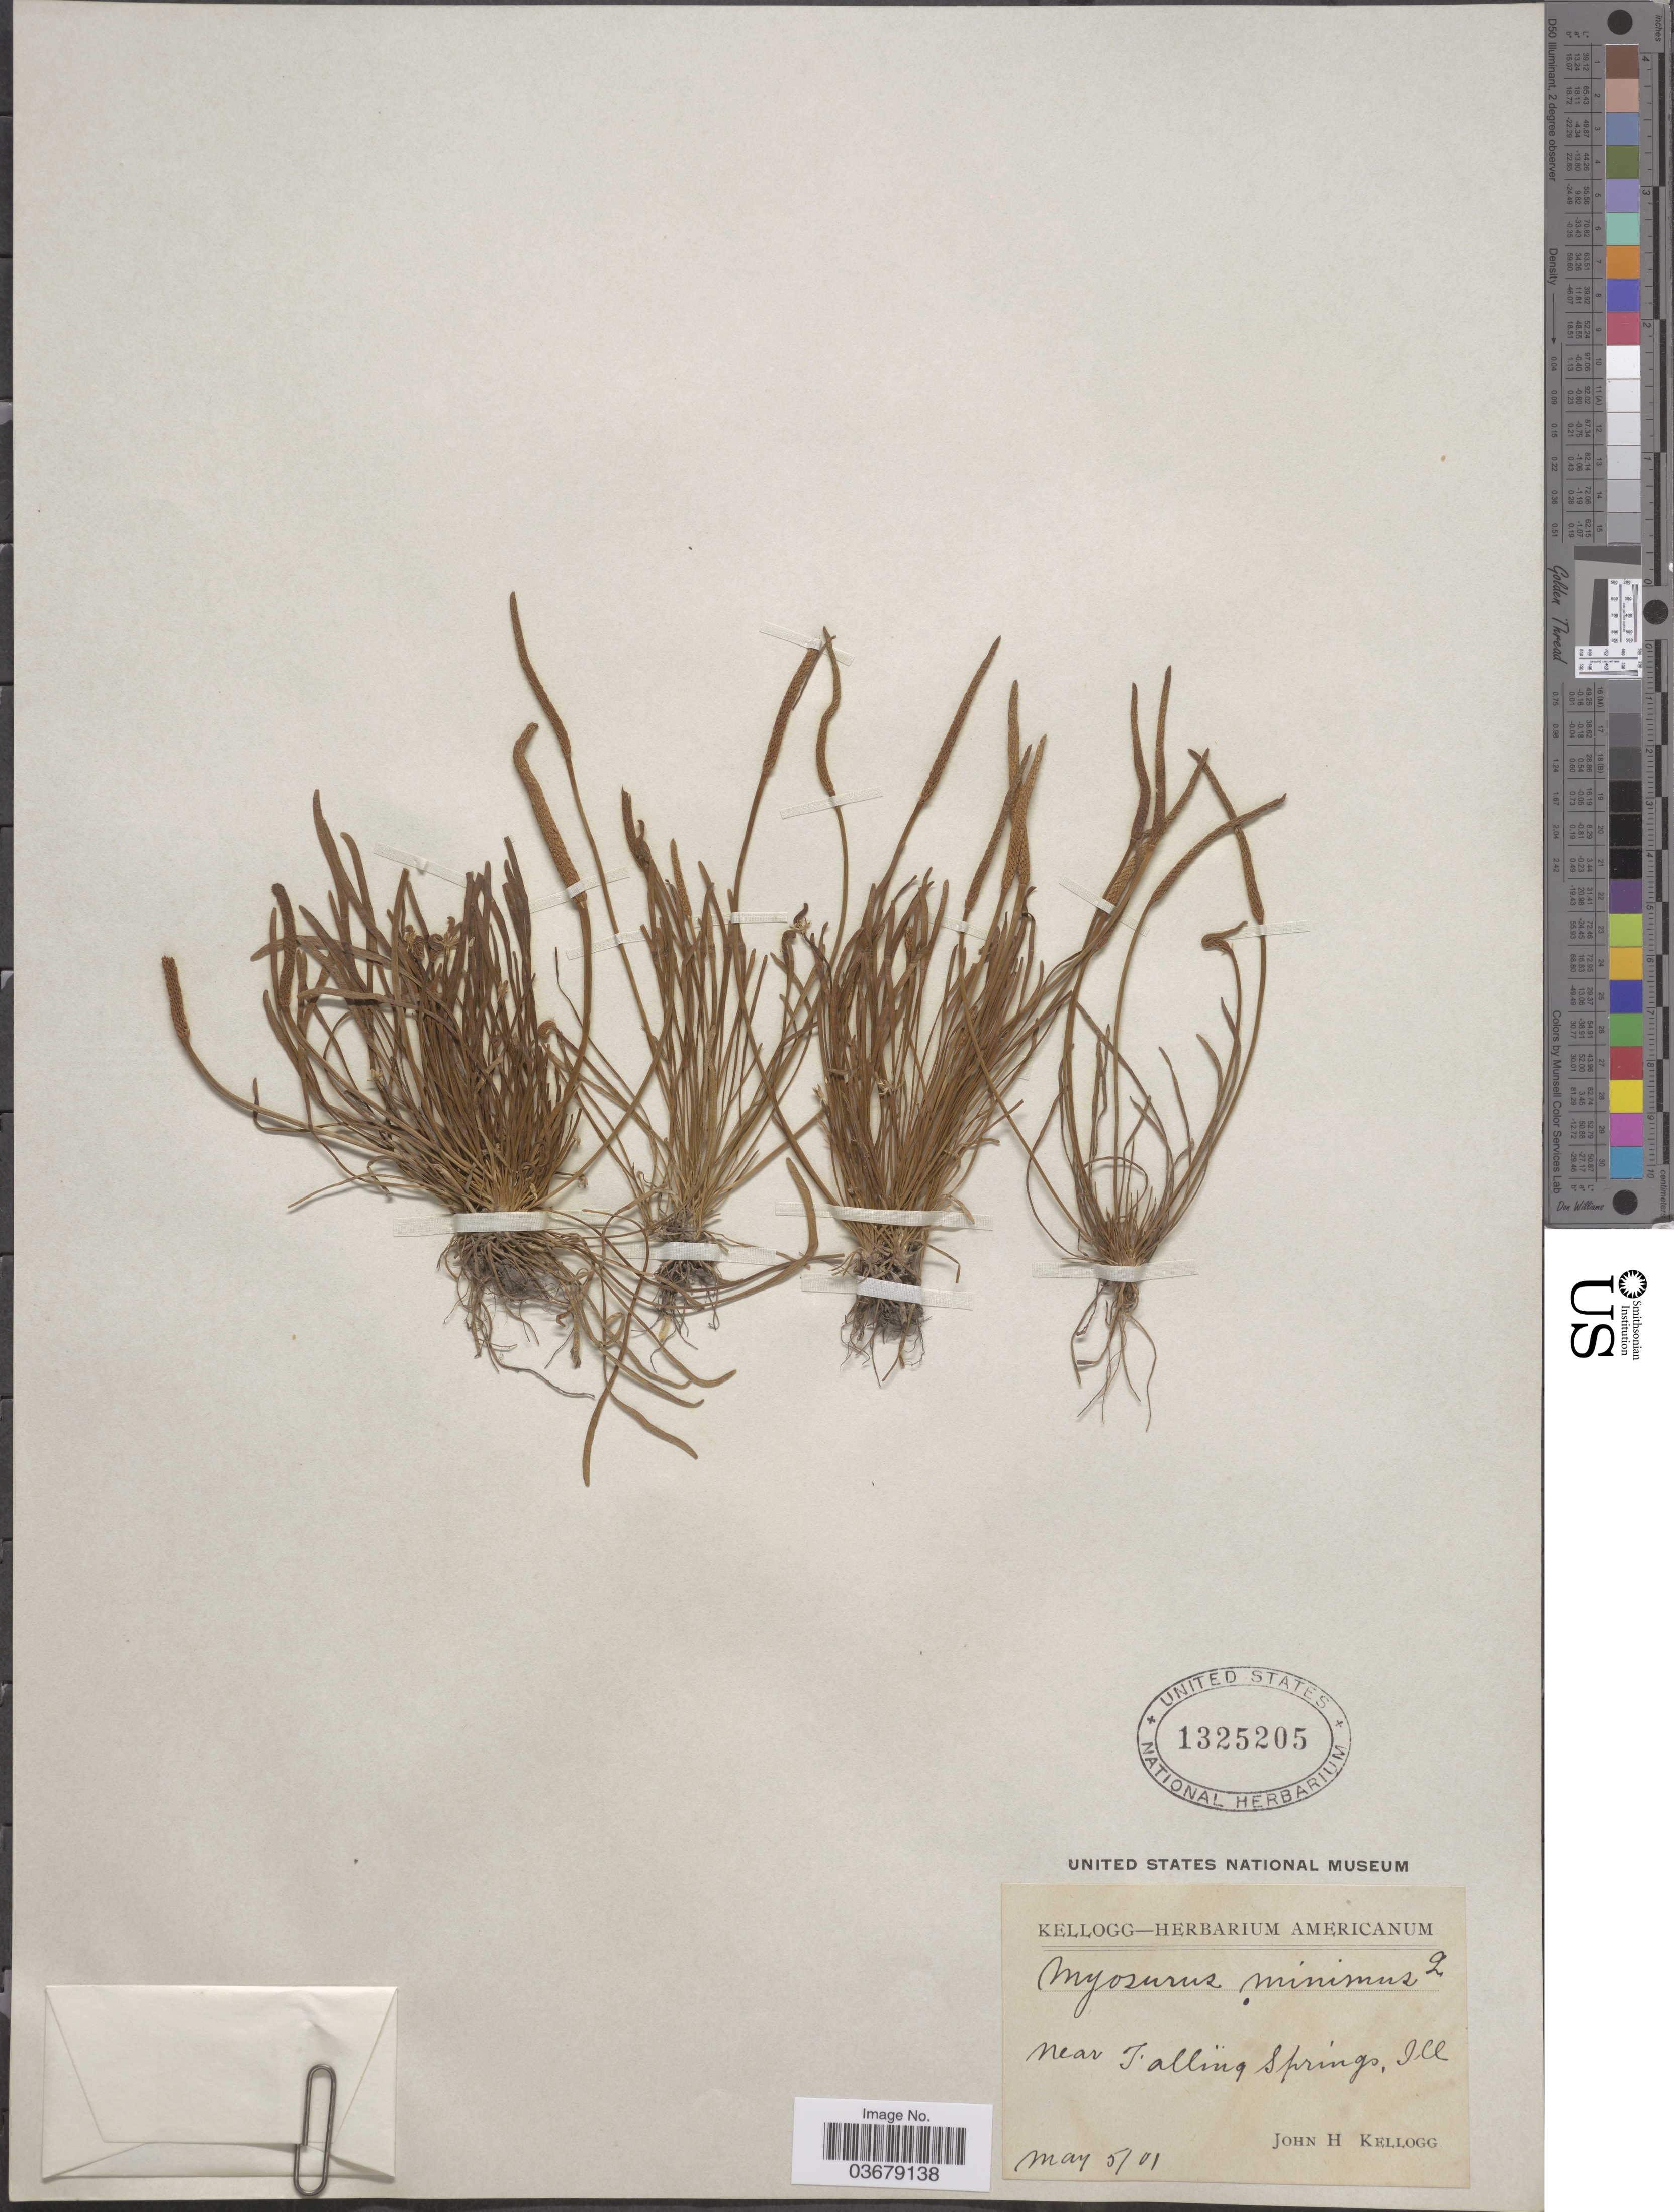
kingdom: Plantae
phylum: Tracheophyta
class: Magnoliopsida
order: Ranunculales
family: Ranunculaceae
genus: Myosurus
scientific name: Myosurus minimus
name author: L.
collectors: J. H. Kellogg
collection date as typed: Transcribed d/m/y: 5/5/1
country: United States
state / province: Illinois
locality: Near Falling Springs.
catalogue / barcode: US 1325205